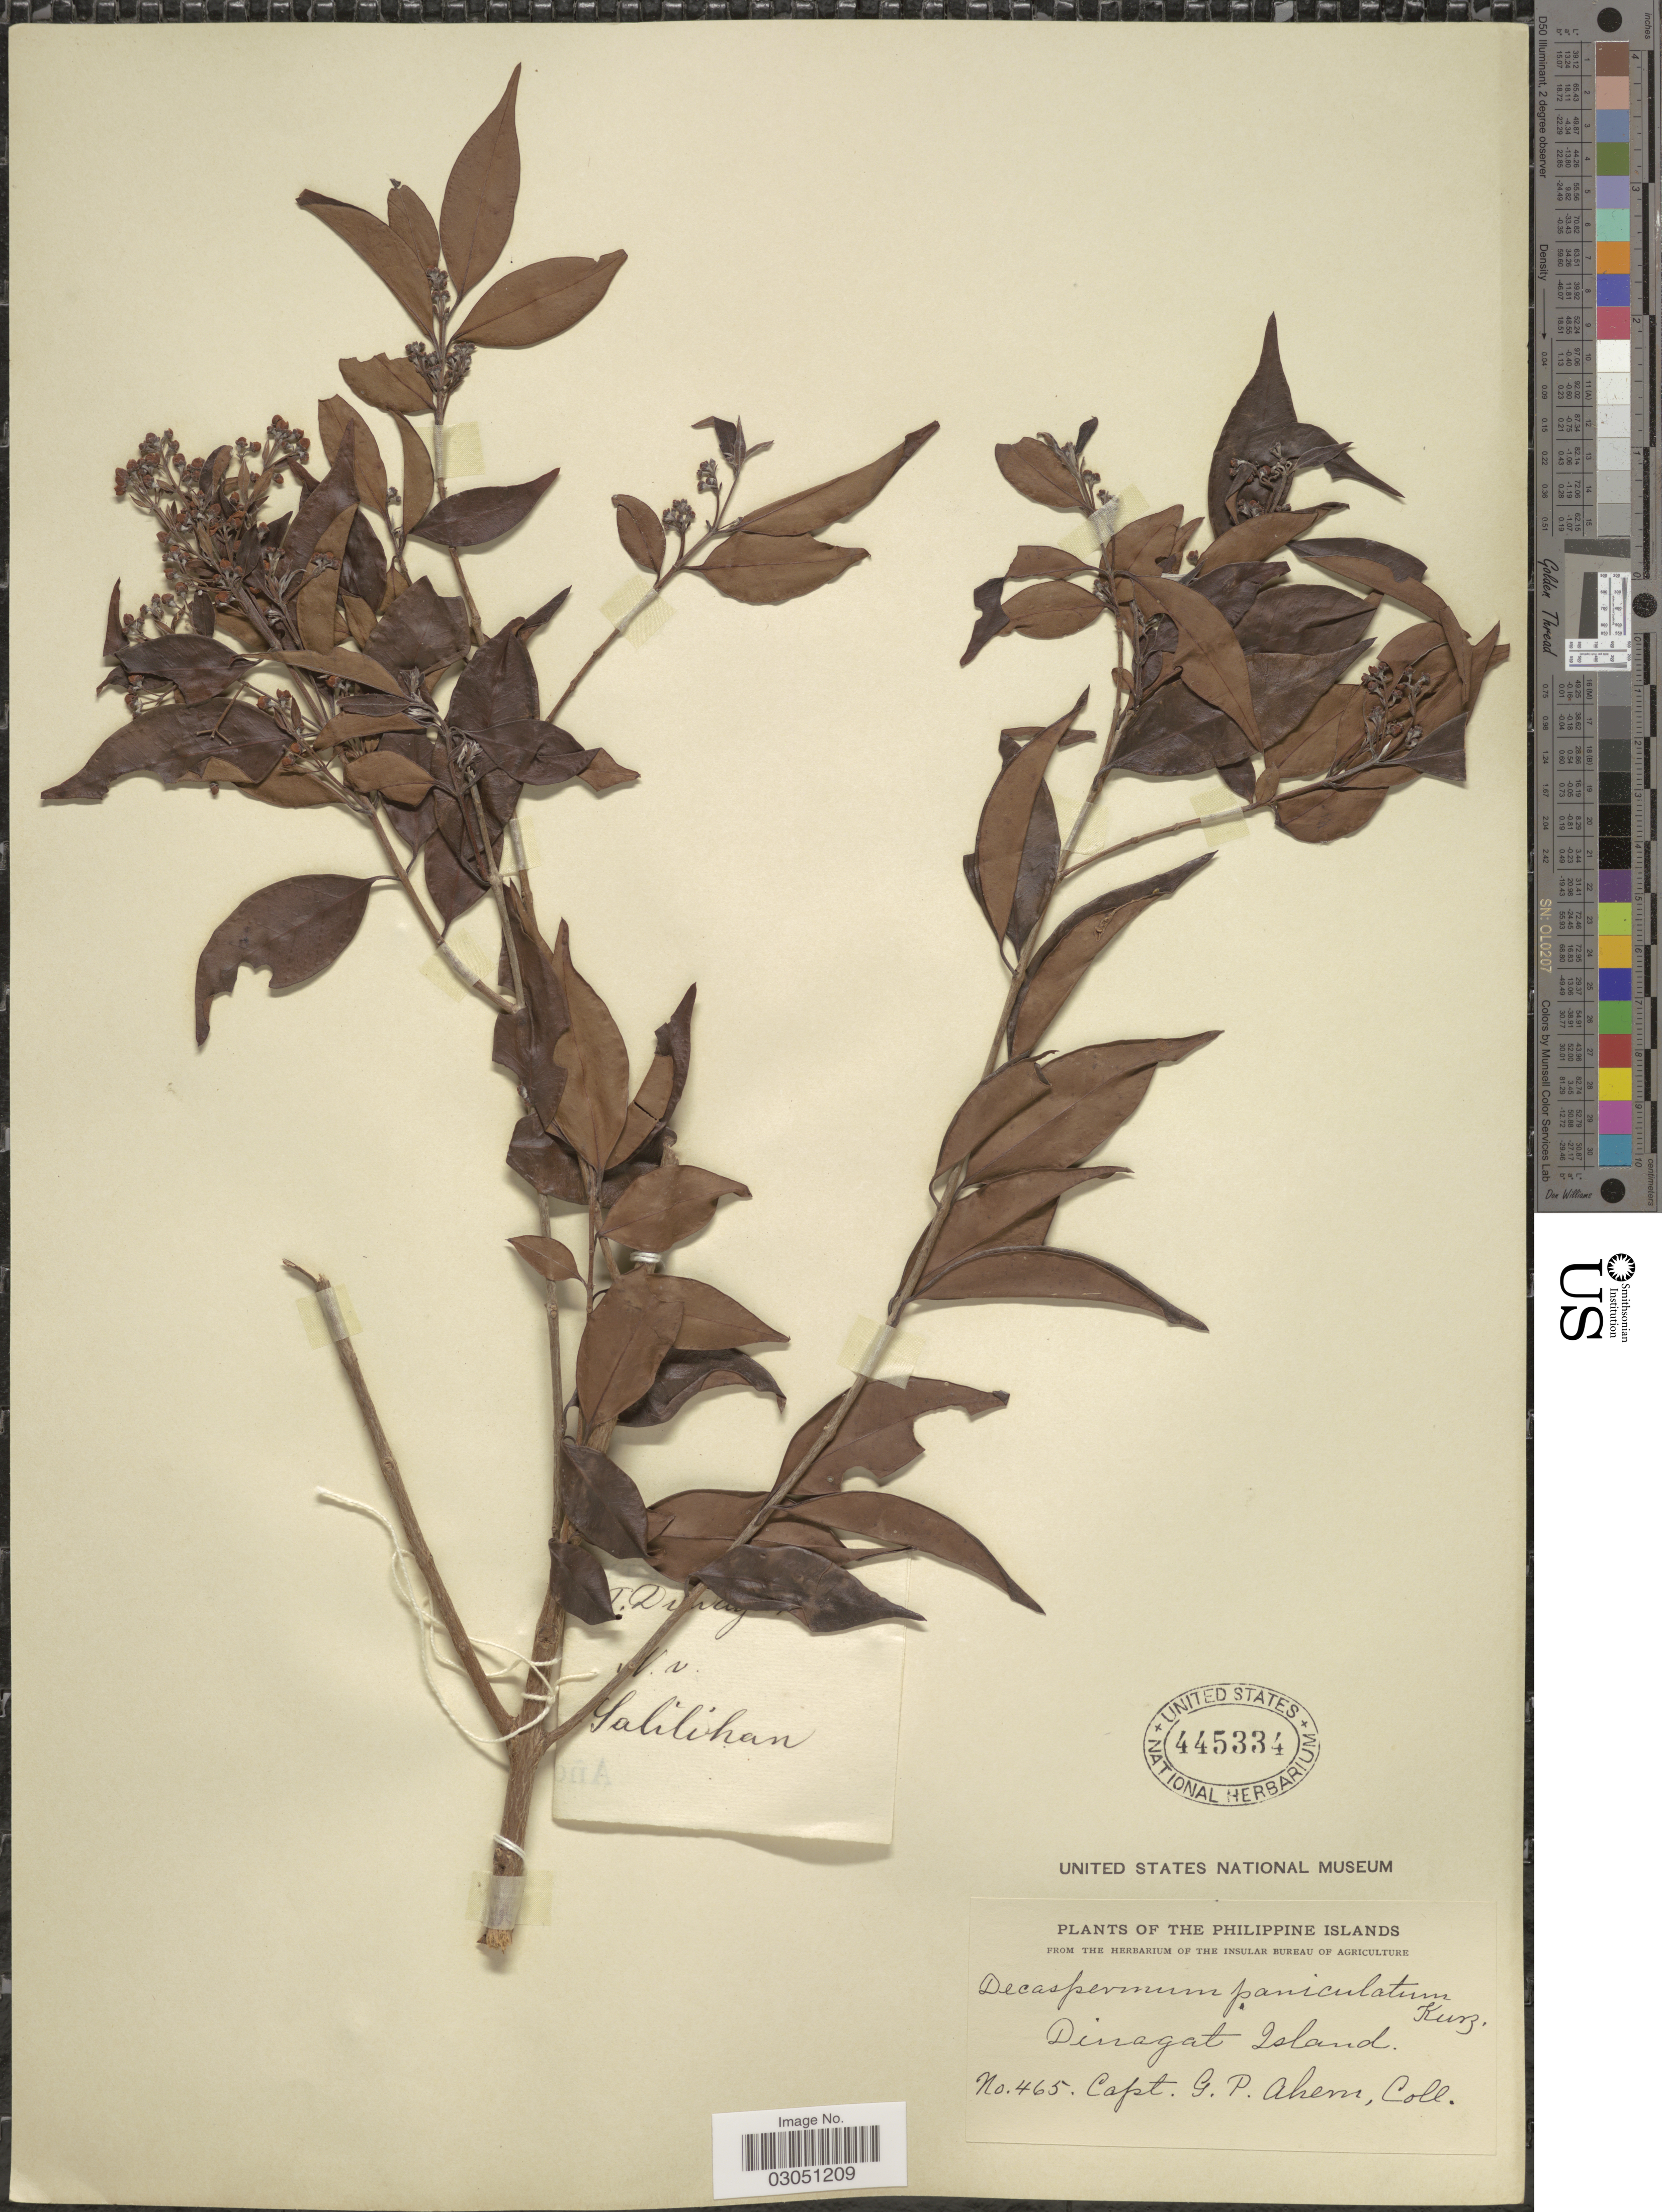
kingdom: Plantae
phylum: Tracheophyta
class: Magnoliopsida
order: Myrtales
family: Myrtaceae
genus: Decaspermum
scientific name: Decaspermum fruticosum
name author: J.R. Forst. & G. Forst.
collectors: G. Ahern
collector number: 465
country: Philippines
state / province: Caraga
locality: The Philippine Islands. Dinagat Island.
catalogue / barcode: US 445334